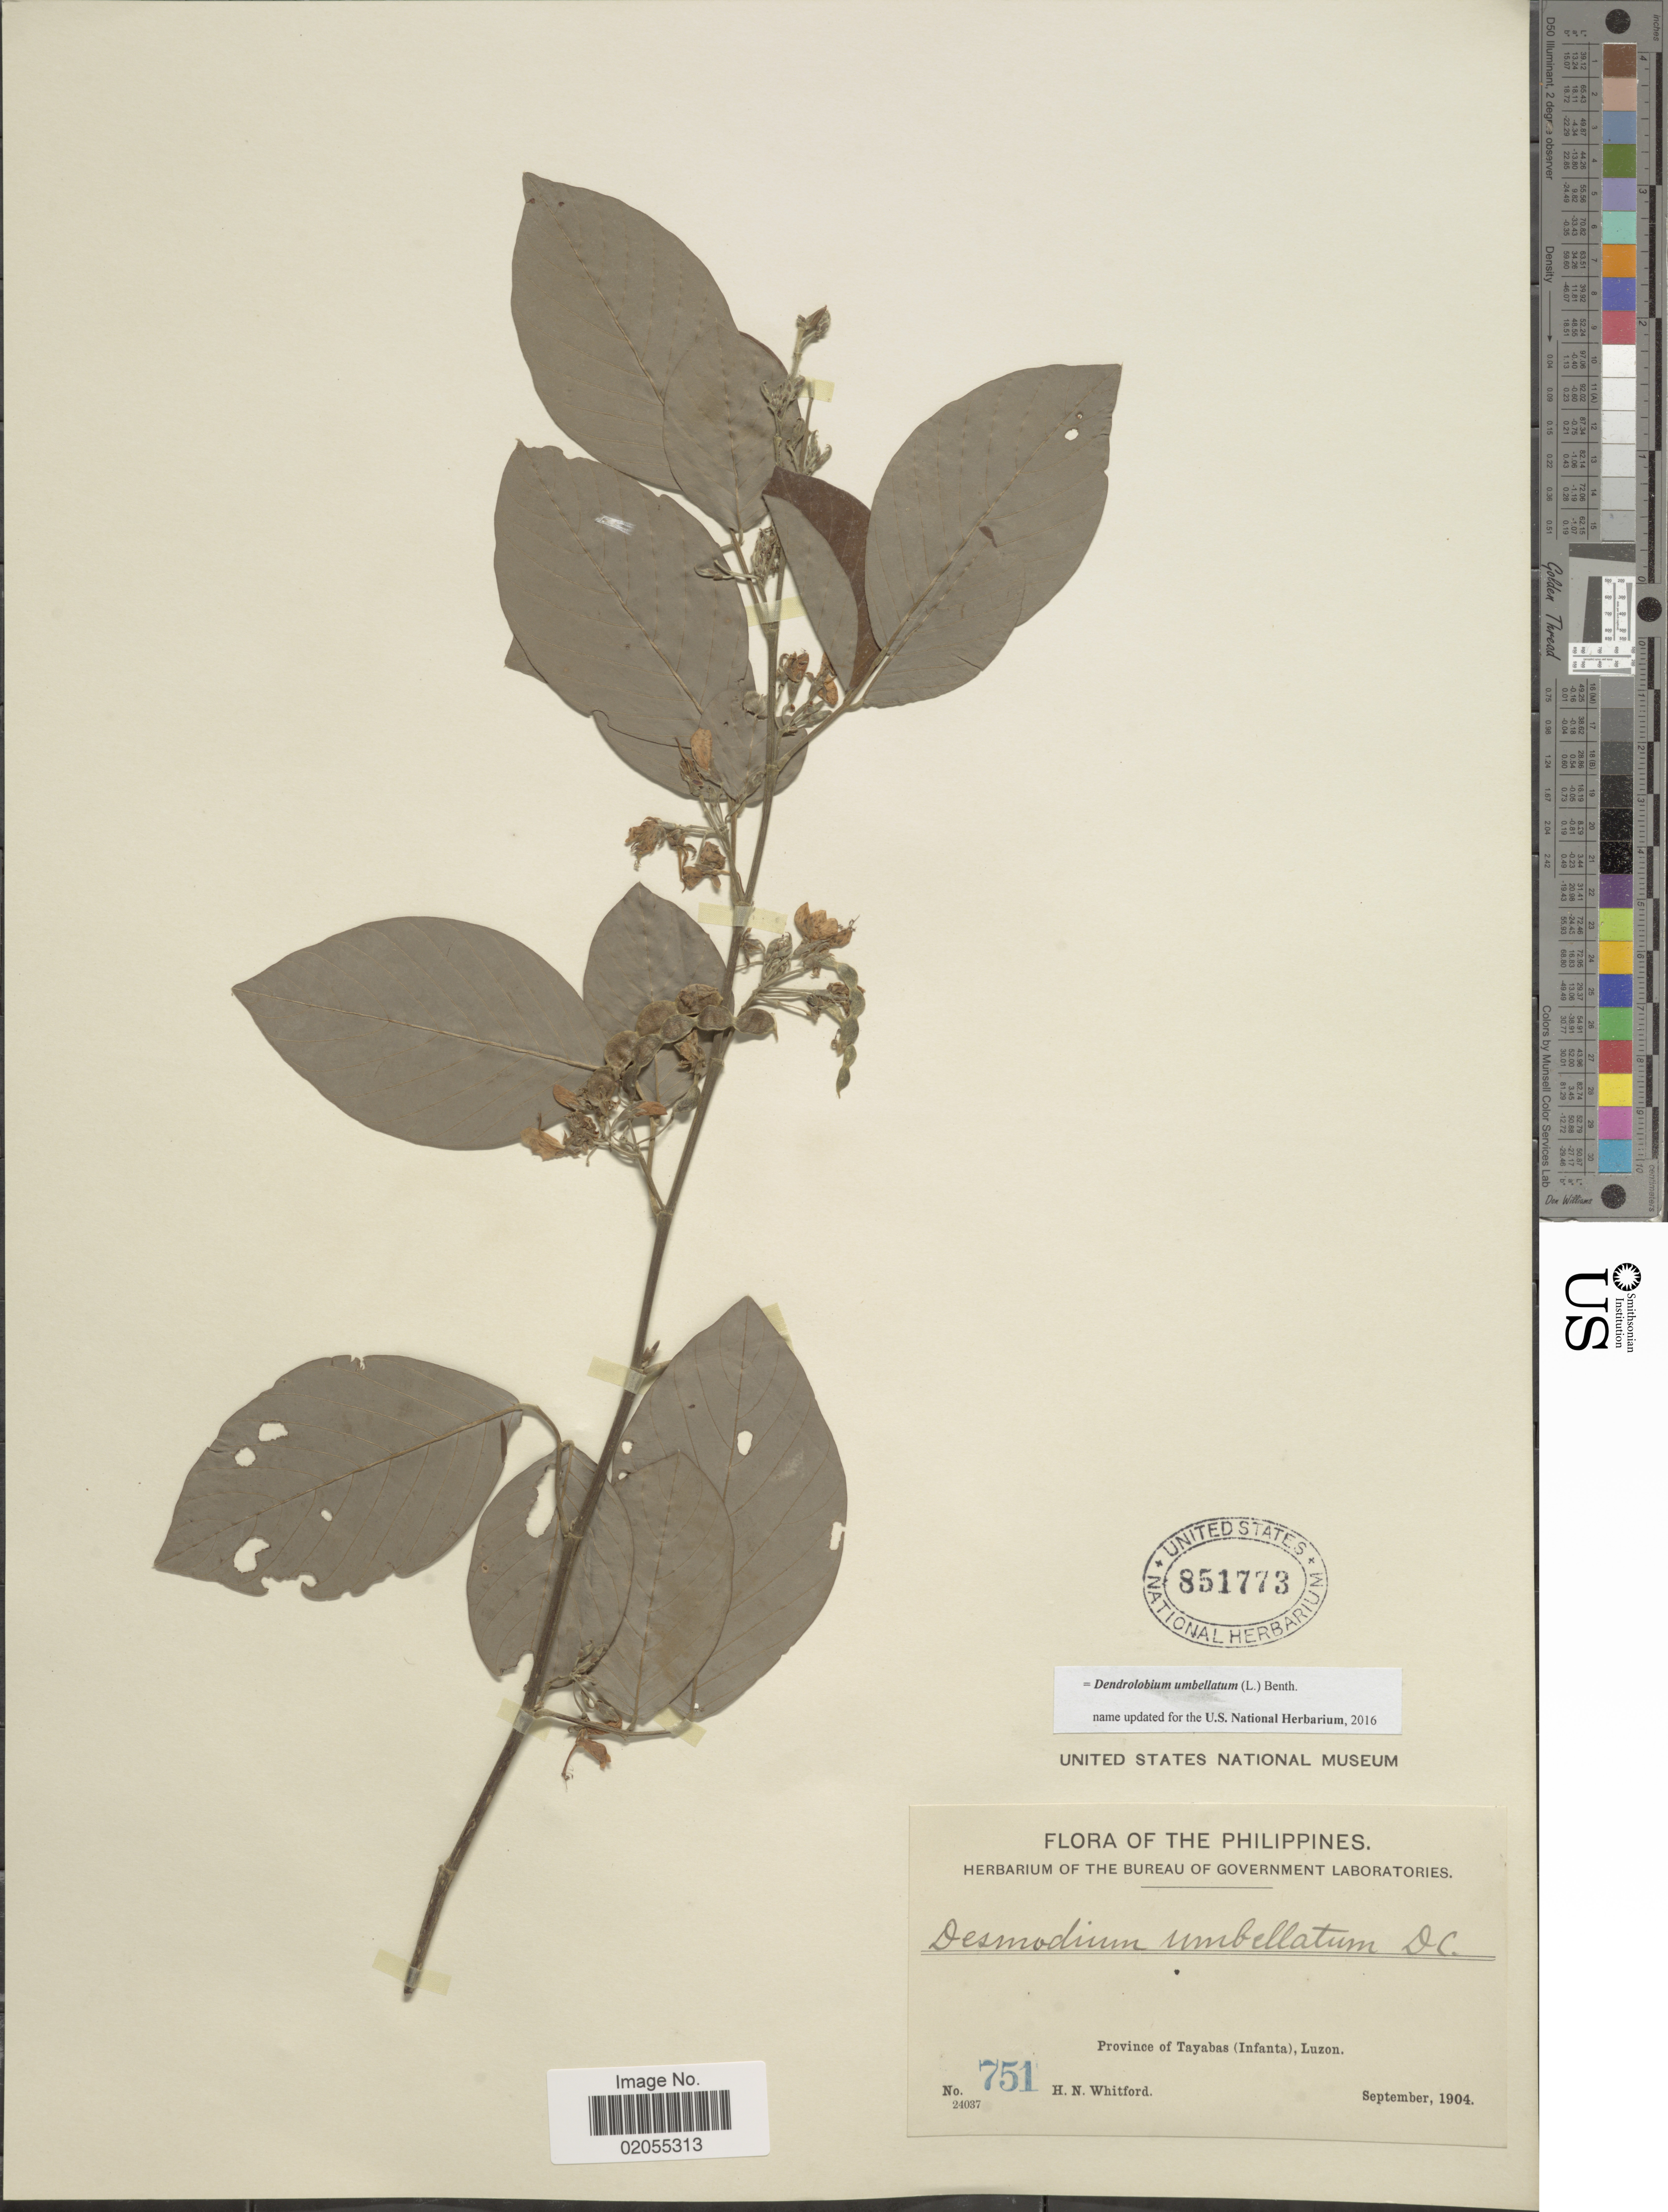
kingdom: Plantae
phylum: Tracheophyta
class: Magnoliopsida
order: Fabales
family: Fabaceae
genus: Dendrolobium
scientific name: Dendrolobium umbellatum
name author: (L.) Benth.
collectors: H. N. Whitford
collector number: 751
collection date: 1904-09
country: Philippines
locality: Province of Tayabas (Infanta), Luzon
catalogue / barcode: US 851773